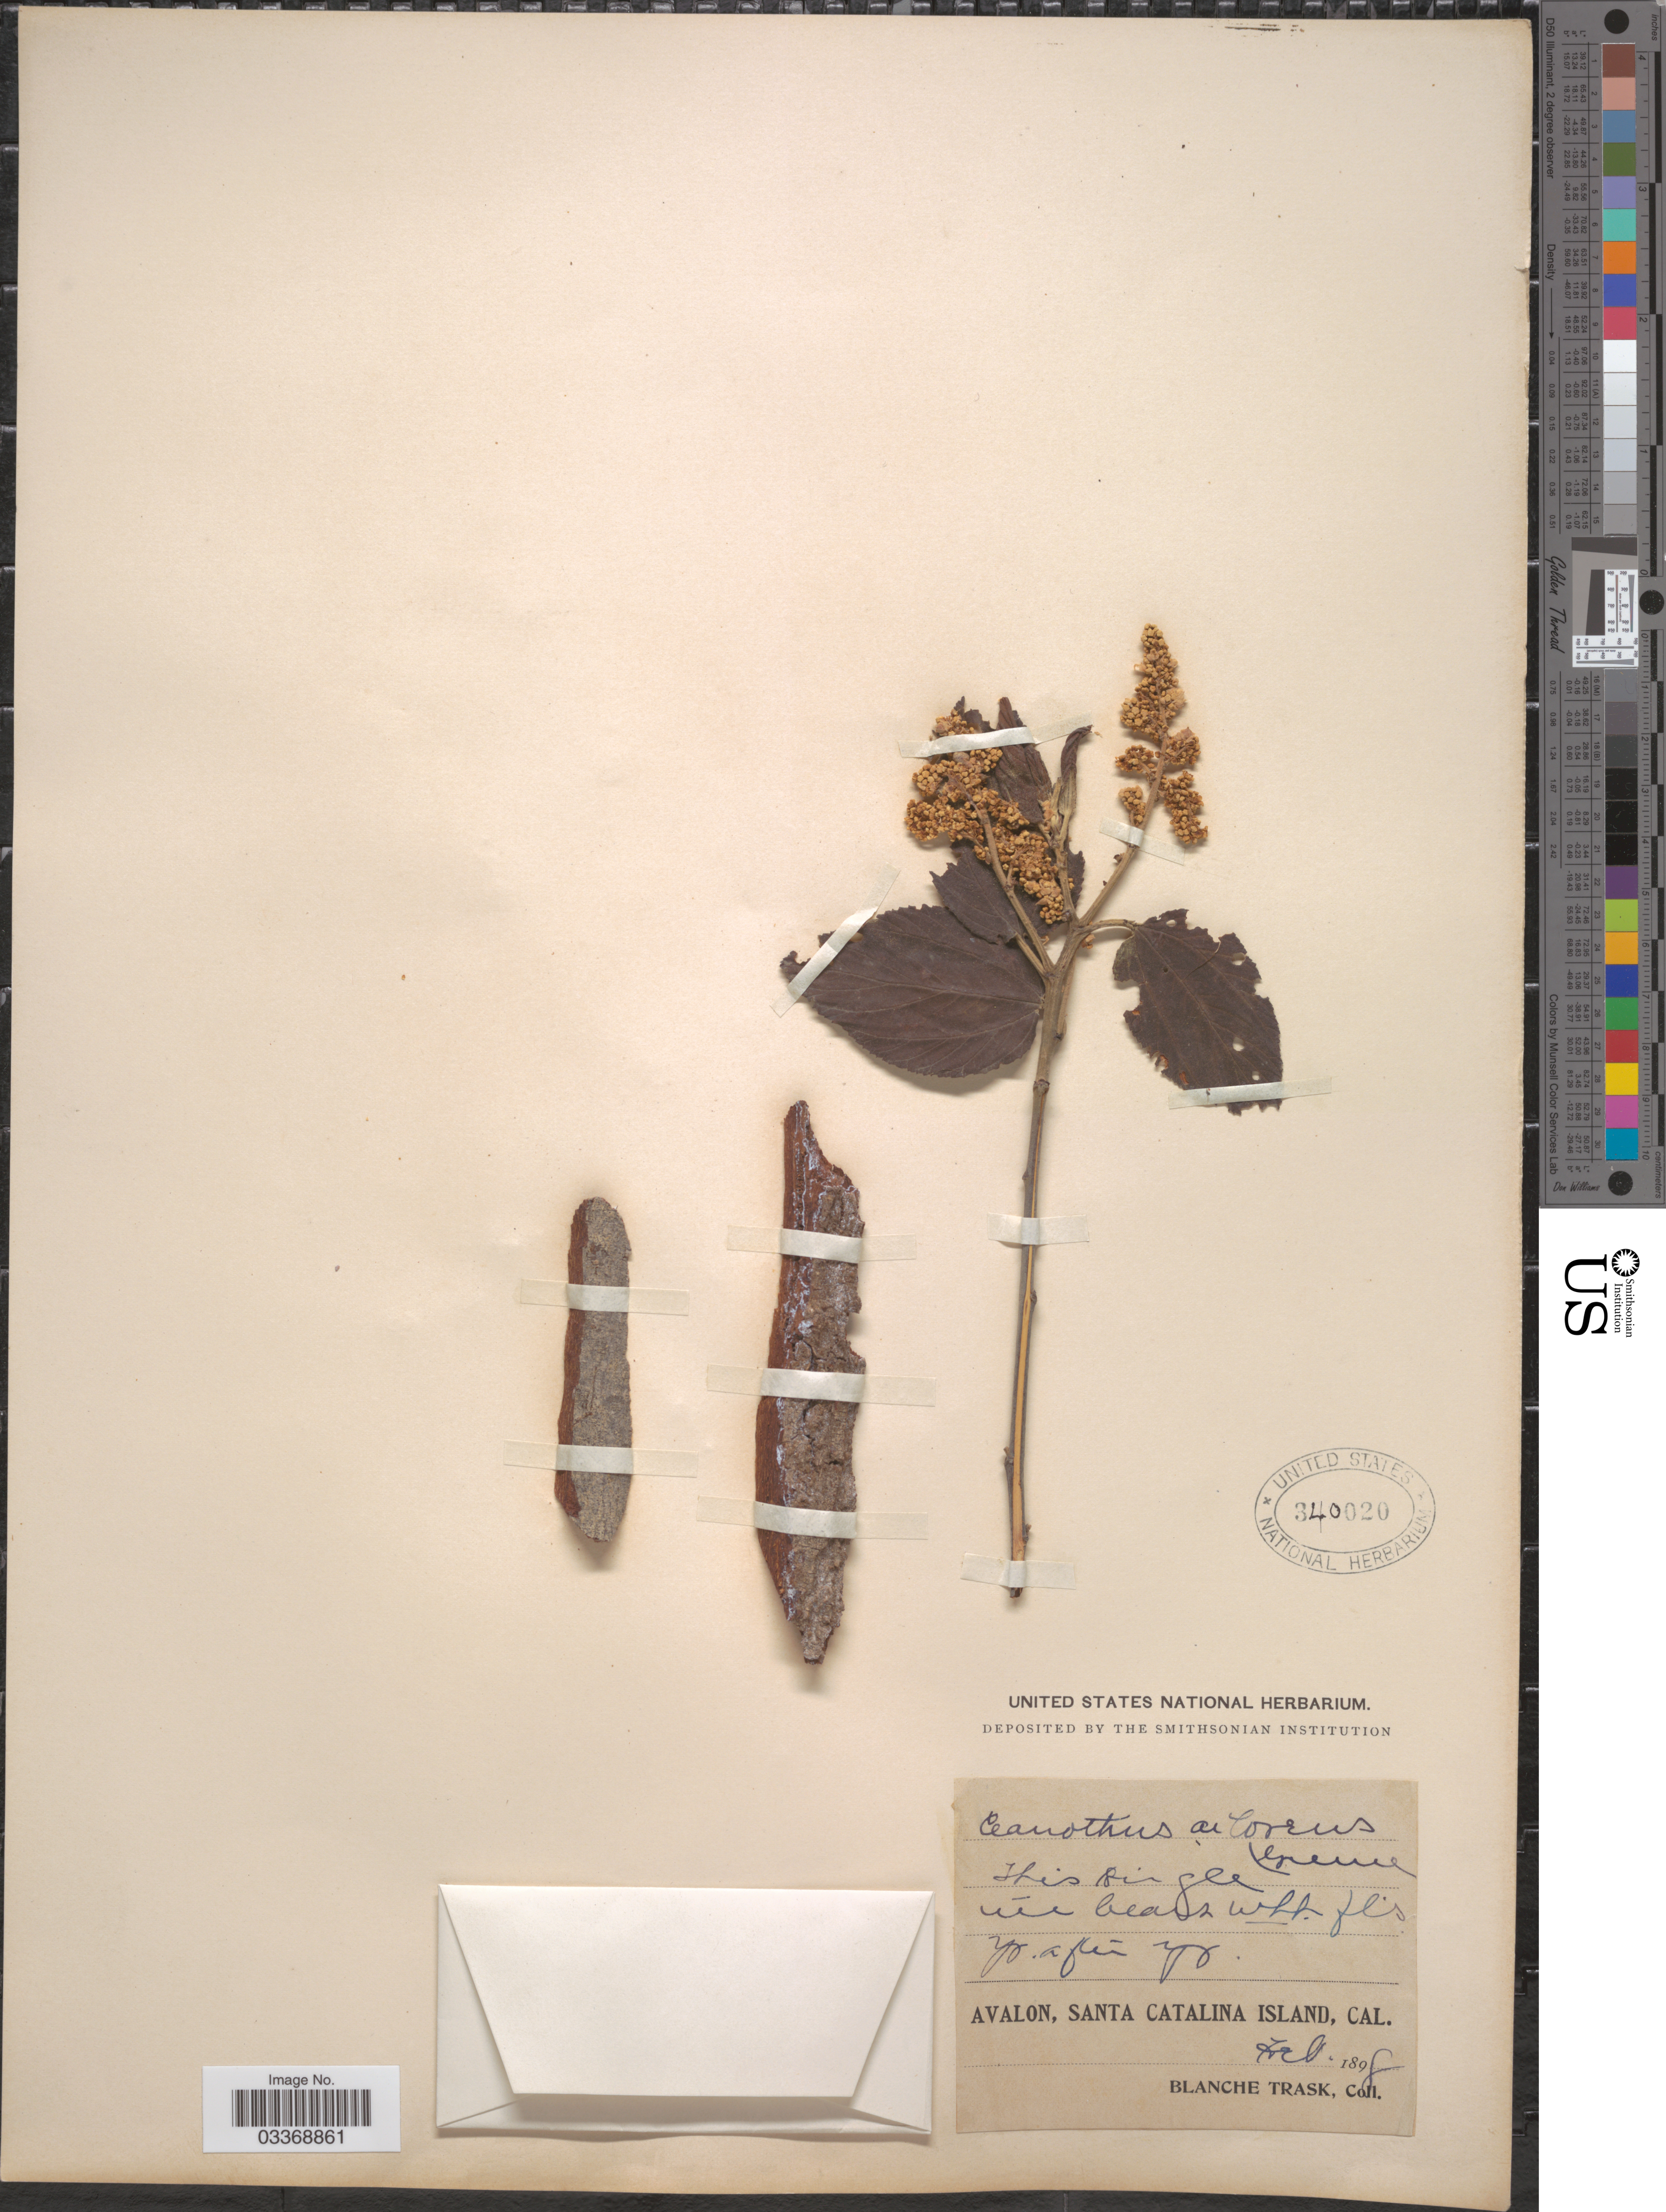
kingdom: Plantae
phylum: Tracheophyta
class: Magnoliopsida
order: Rosales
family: Rhamnaceae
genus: Ceanothus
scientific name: Ceanothus arboreus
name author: Greene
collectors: B. Trask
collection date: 1898-02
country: United States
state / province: California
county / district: Los Angeles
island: Santa Catalina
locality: Avalon, Santa Catalina Island.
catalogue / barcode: US 340020